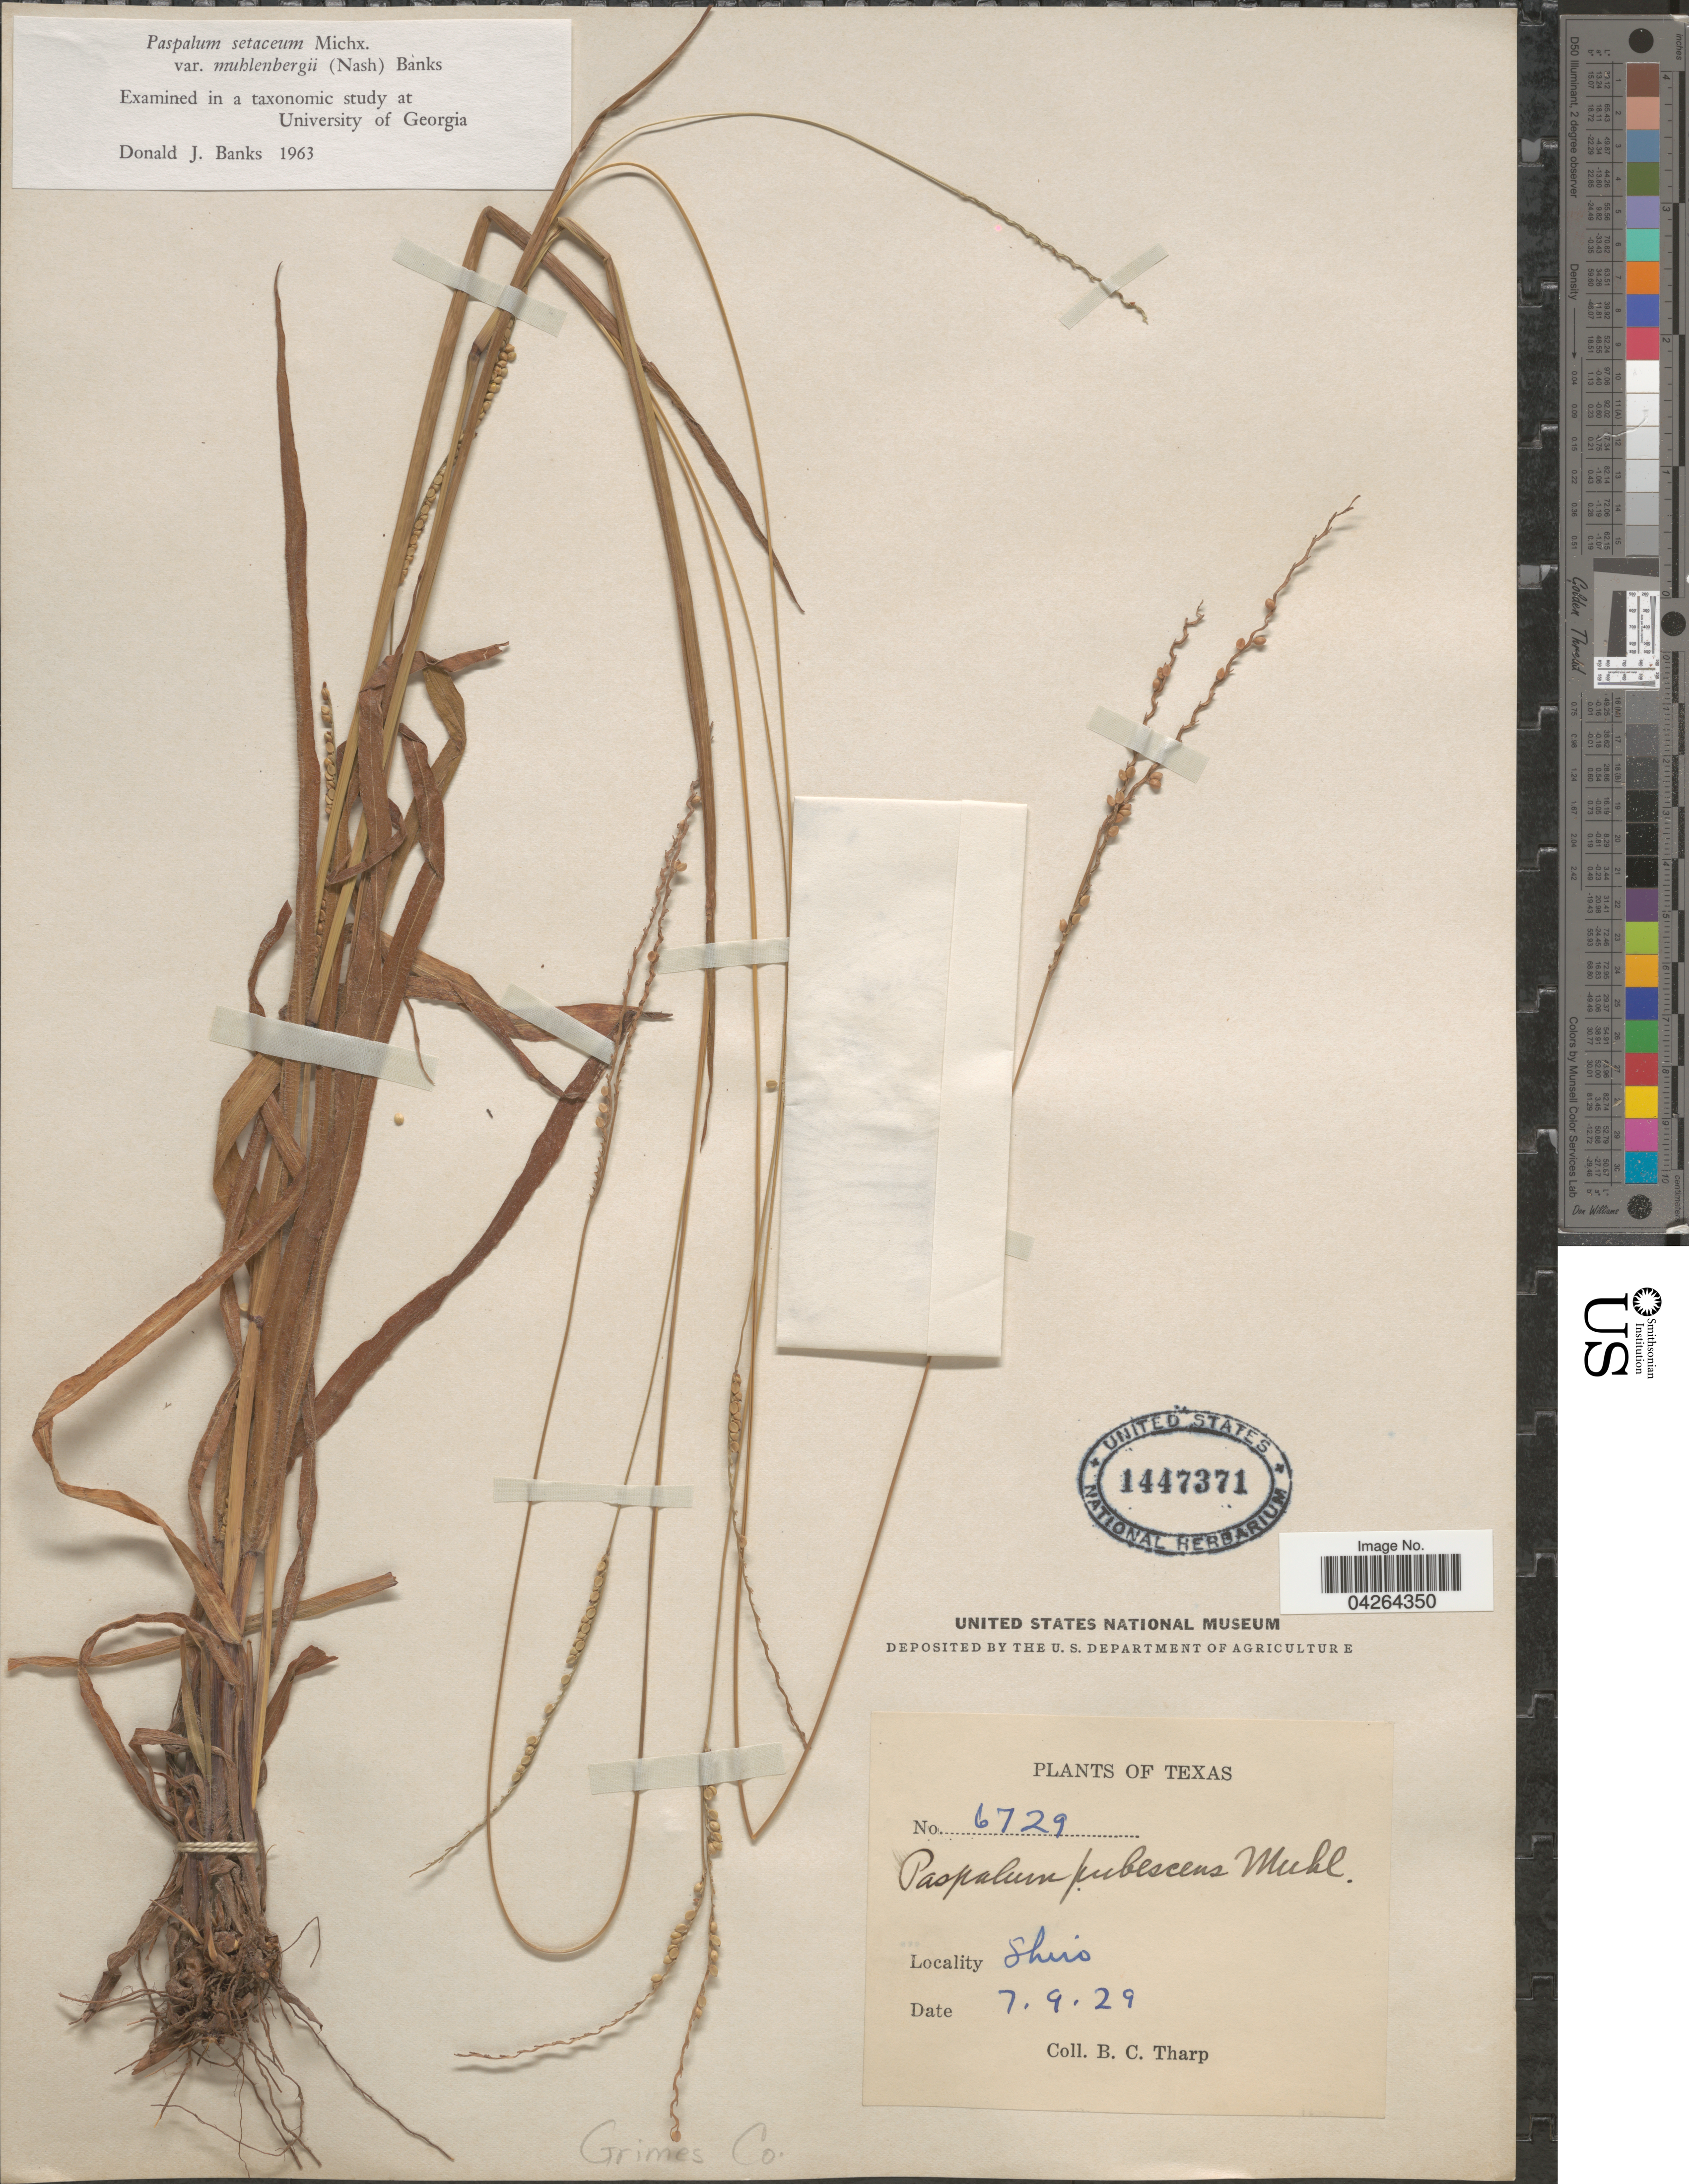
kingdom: Plantae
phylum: Tracheophyta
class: Liliopsida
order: Poales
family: Poaceae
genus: Paspalum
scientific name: Paspalum setaceum var. muhlenbergii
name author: (Nash) D.J. Banks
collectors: B. C. Tharp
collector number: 6729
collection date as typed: Transcribed d/m/y: 9/7/29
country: United States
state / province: Texas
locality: Grimes Co. Shiro.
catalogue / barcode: US 1447371